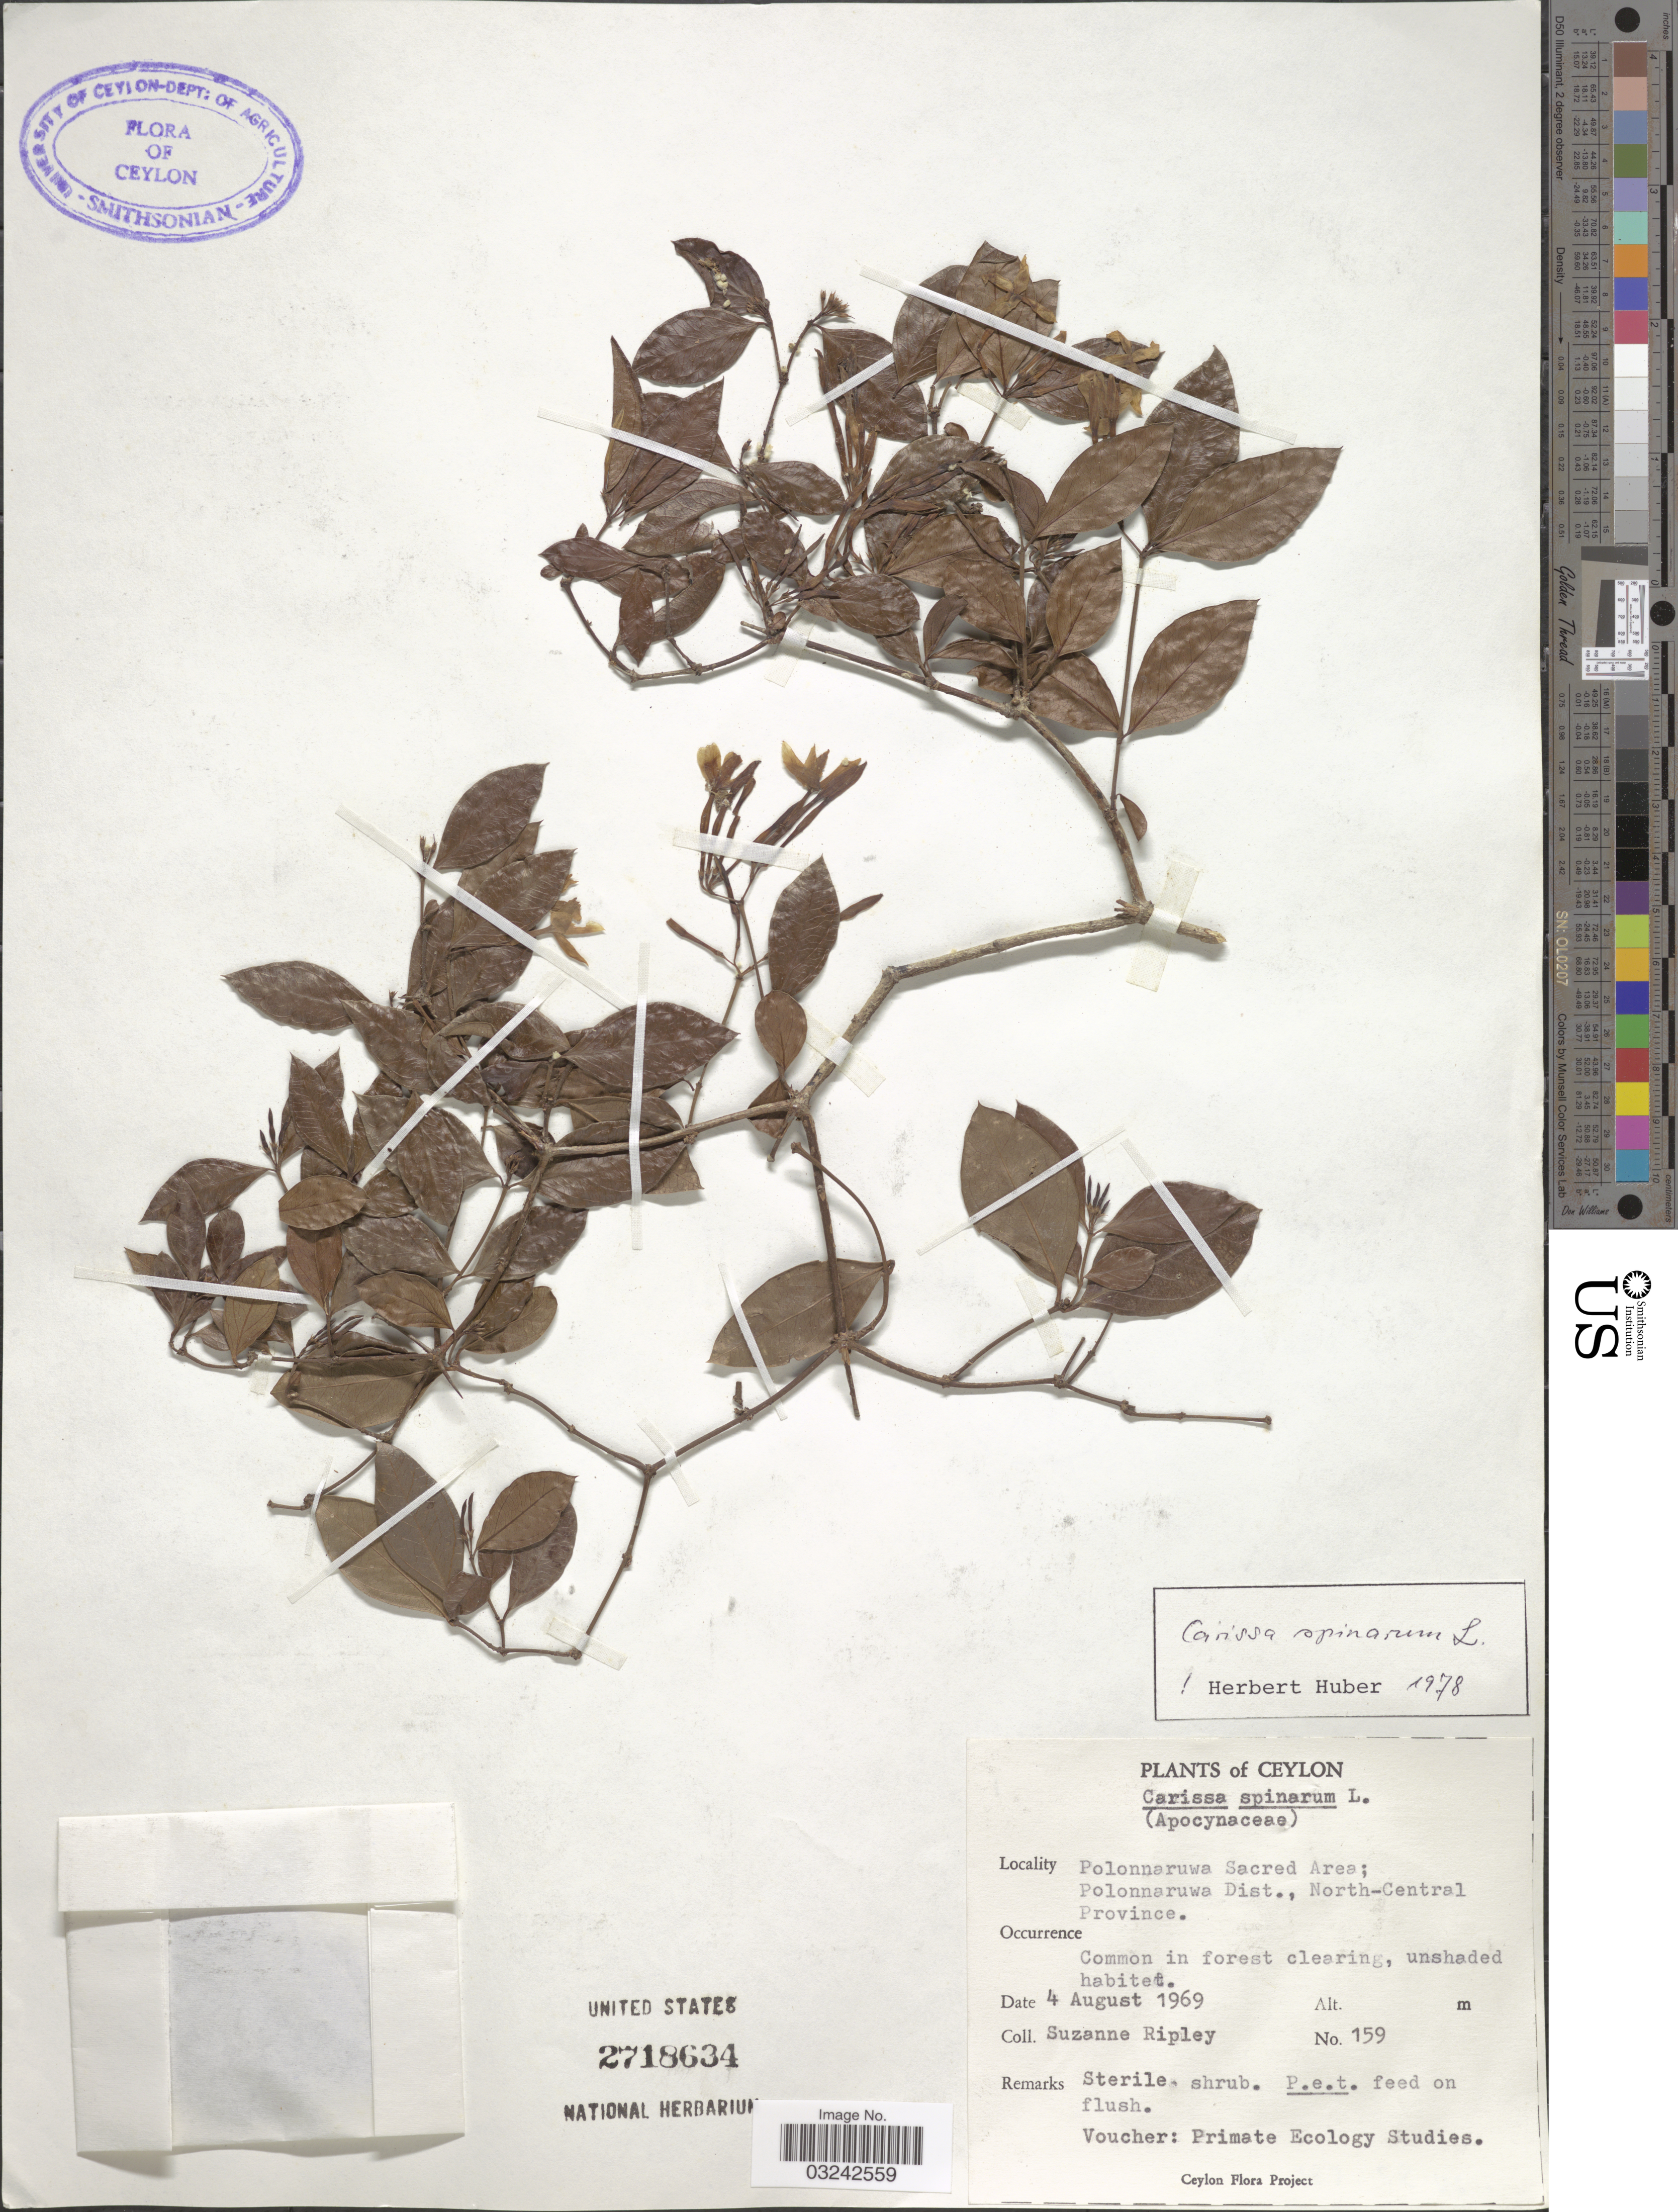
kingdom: Plantae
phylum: Tracheophyta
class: Magnoliopsida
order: Gentianales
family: Apocynaceae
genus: Carissa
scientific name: Carissa spinarum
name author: L.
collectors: S. Ripley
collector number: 159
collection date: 1969-08-04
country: Sri Lanka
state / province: North Central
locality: Ceylon. Polonnaruwa Sacred Area; Polonnaruwa Dist.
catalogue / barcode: US 2718634